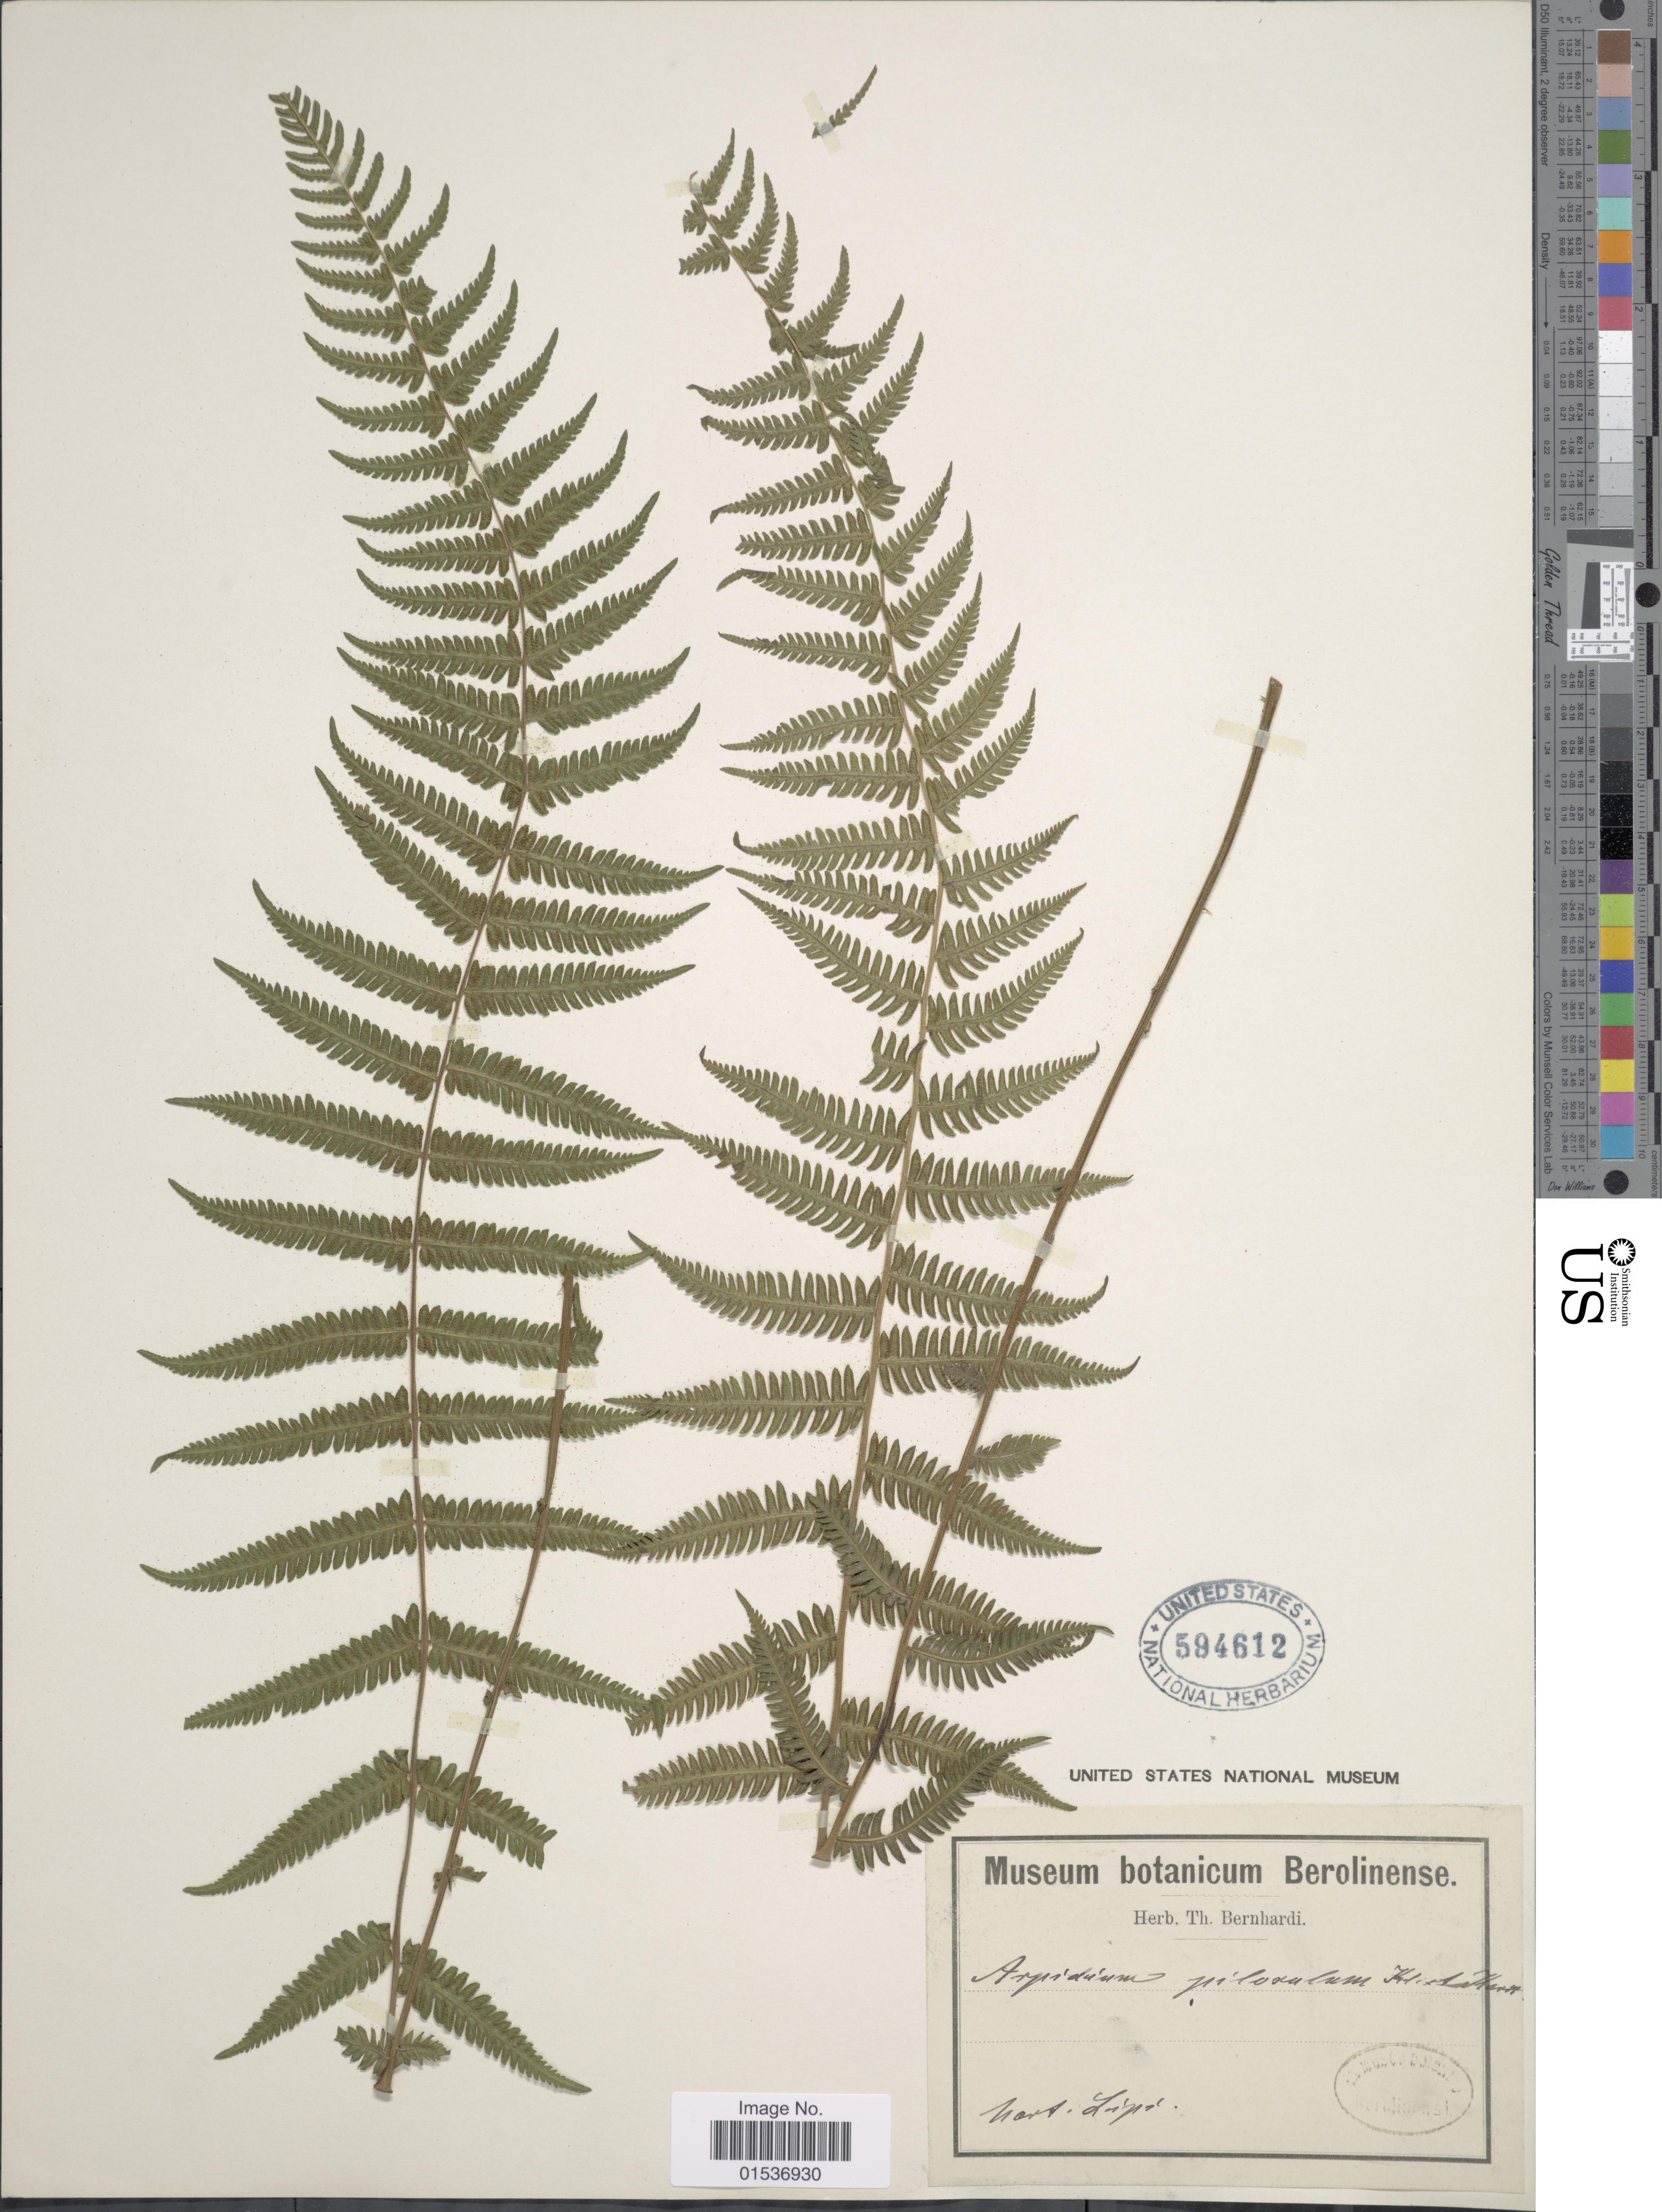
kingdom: Plantae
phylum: Tracheophyta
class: Polypodiopsida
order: Polypodiales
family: Thelypteridaceae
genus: Thelypteris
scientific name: Thelypteris pilosula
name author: (Klotzsch & H. Karst. ex Mett.) R.M. Tryon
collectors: ex herb. Bernhardi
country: Germany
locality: Hort. Lips. [interpreted]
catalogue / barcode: US 594612